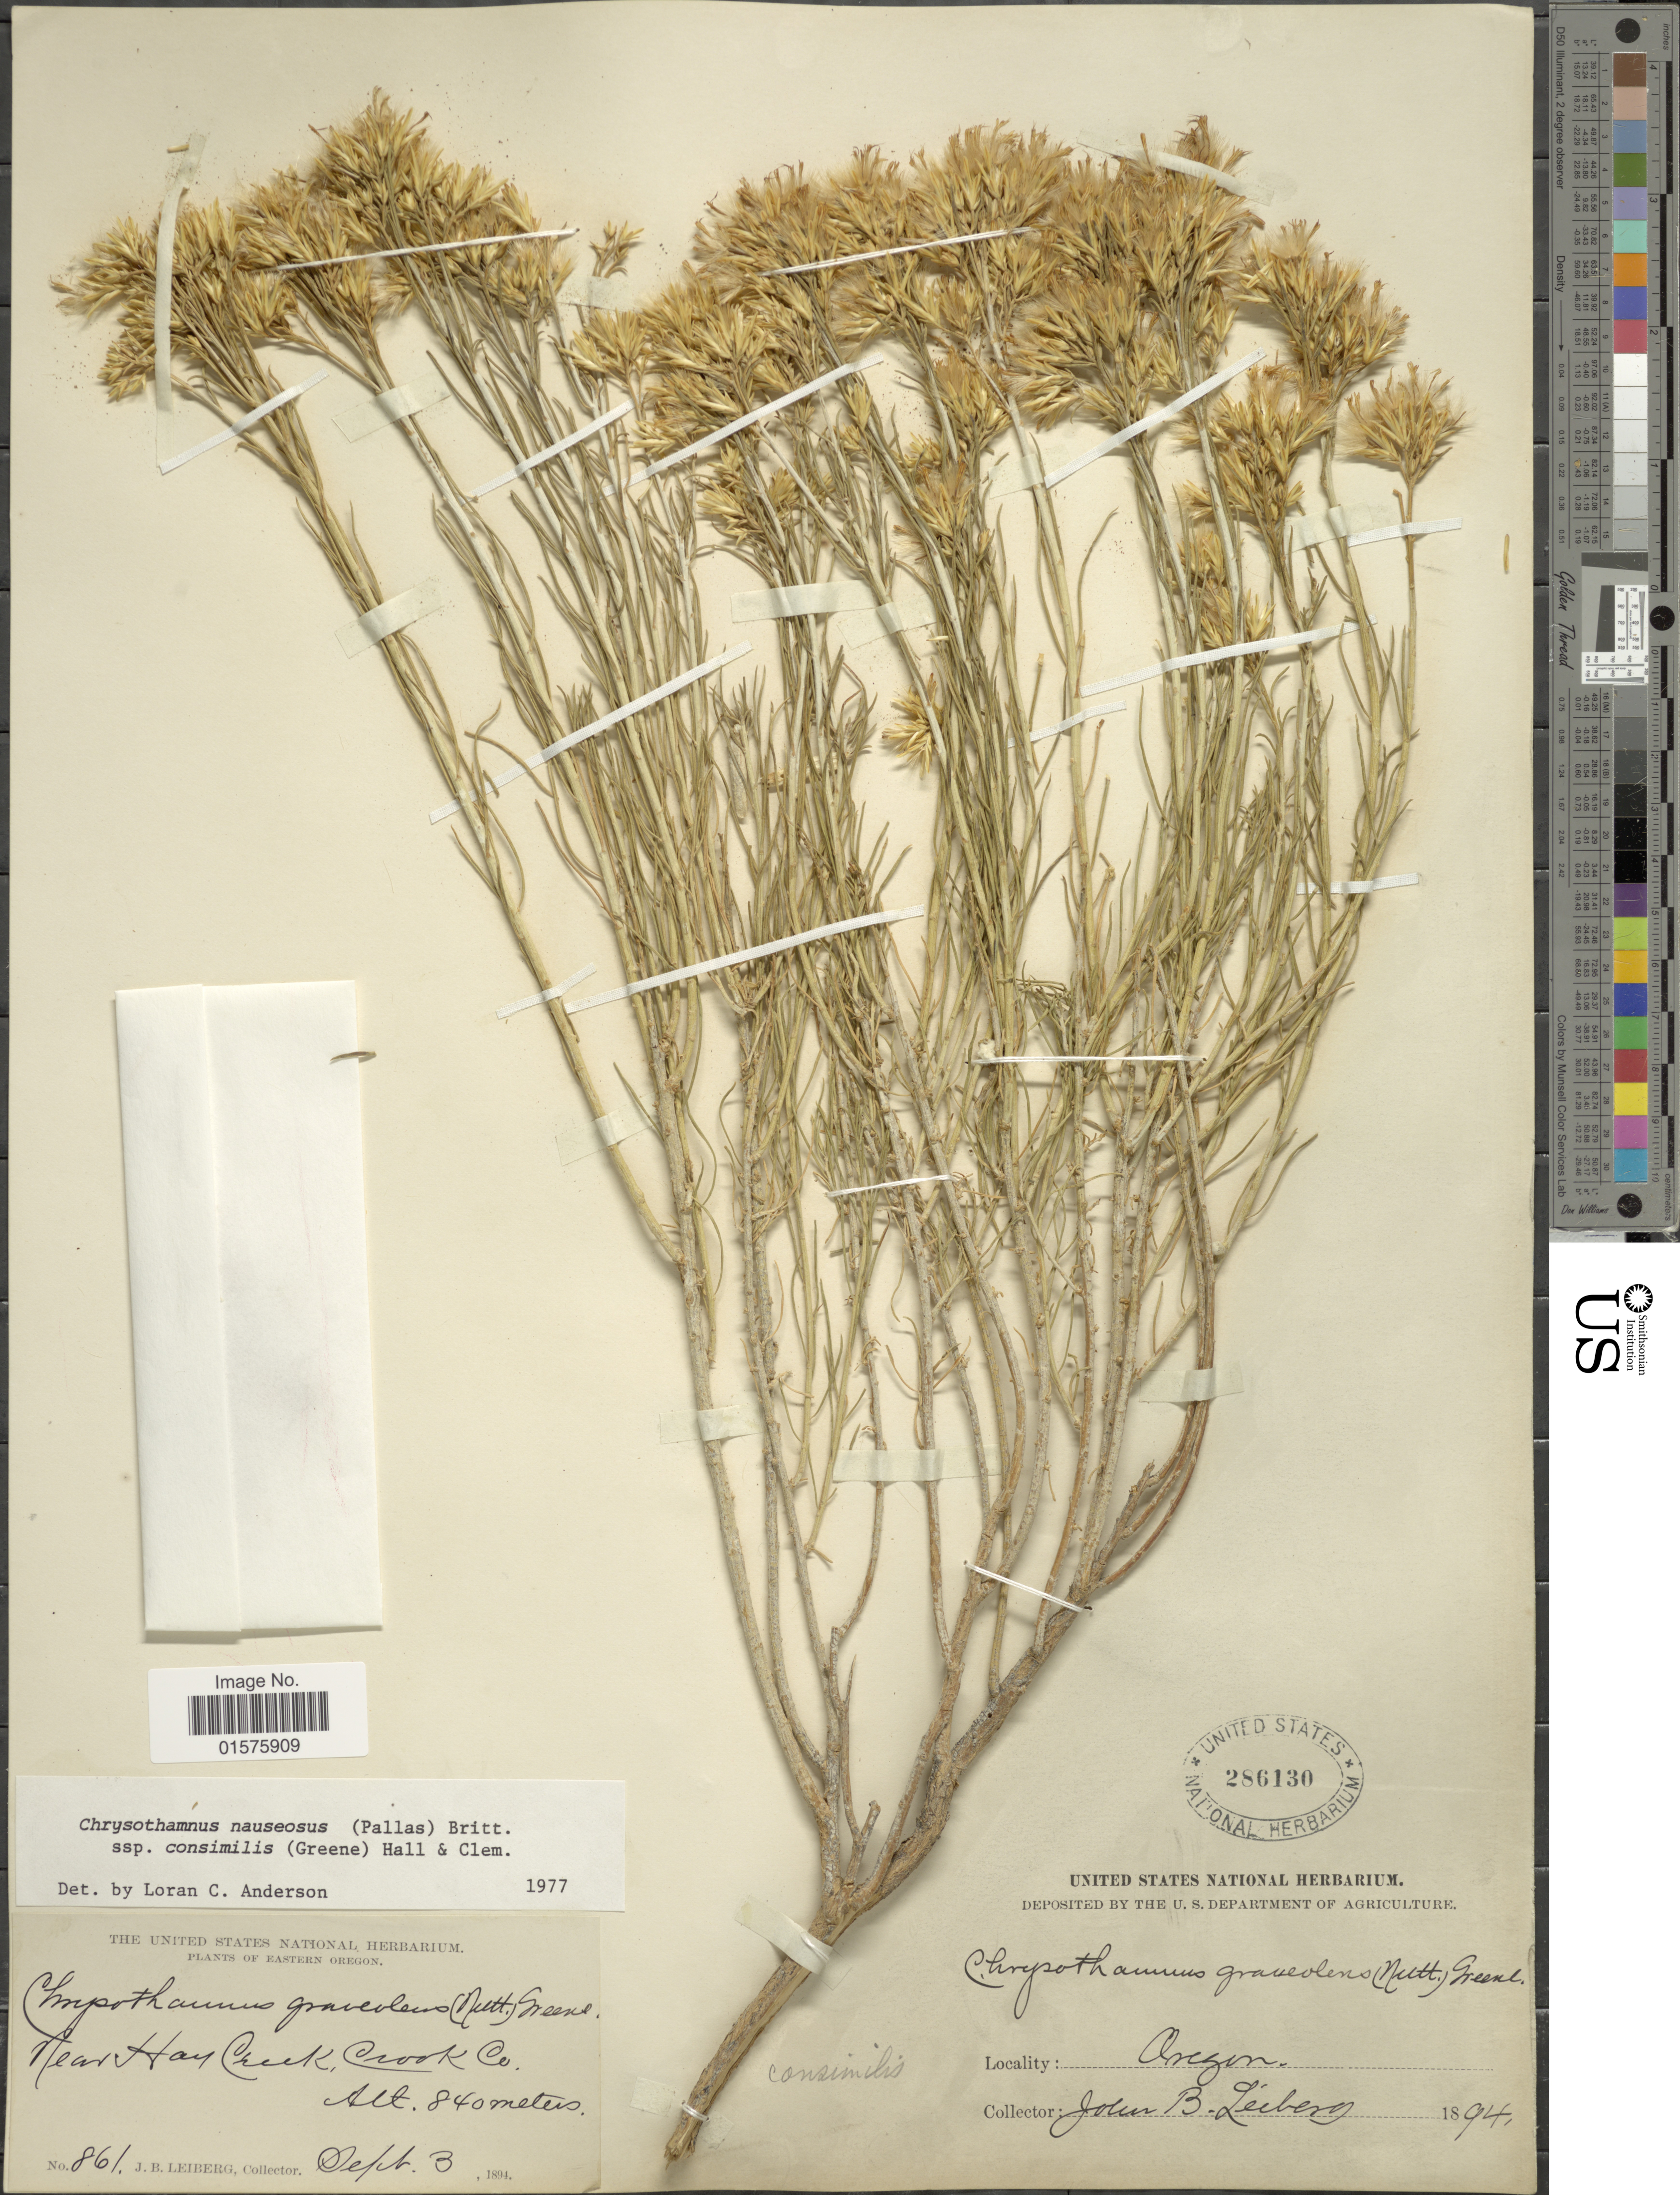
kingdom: Plantae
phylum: Tracheophyta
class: Magnoliopsida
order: Asterales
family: Asteraceae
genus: Ericameria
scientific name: Ericameria nauseosa var. oreophila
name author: (A. Nelson) G.L. Nesom & G.I. Baird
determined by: Urbatsch, Lowell E., Curator (LSU), Louisiana State University (UNITED STATES)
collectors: J. B. Leiberg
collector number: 861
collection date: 1894-09-03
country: United States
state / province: Oregon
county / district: Crook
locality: Near Hay Creek, Crook Co.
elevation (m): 840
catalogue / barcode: US 286130